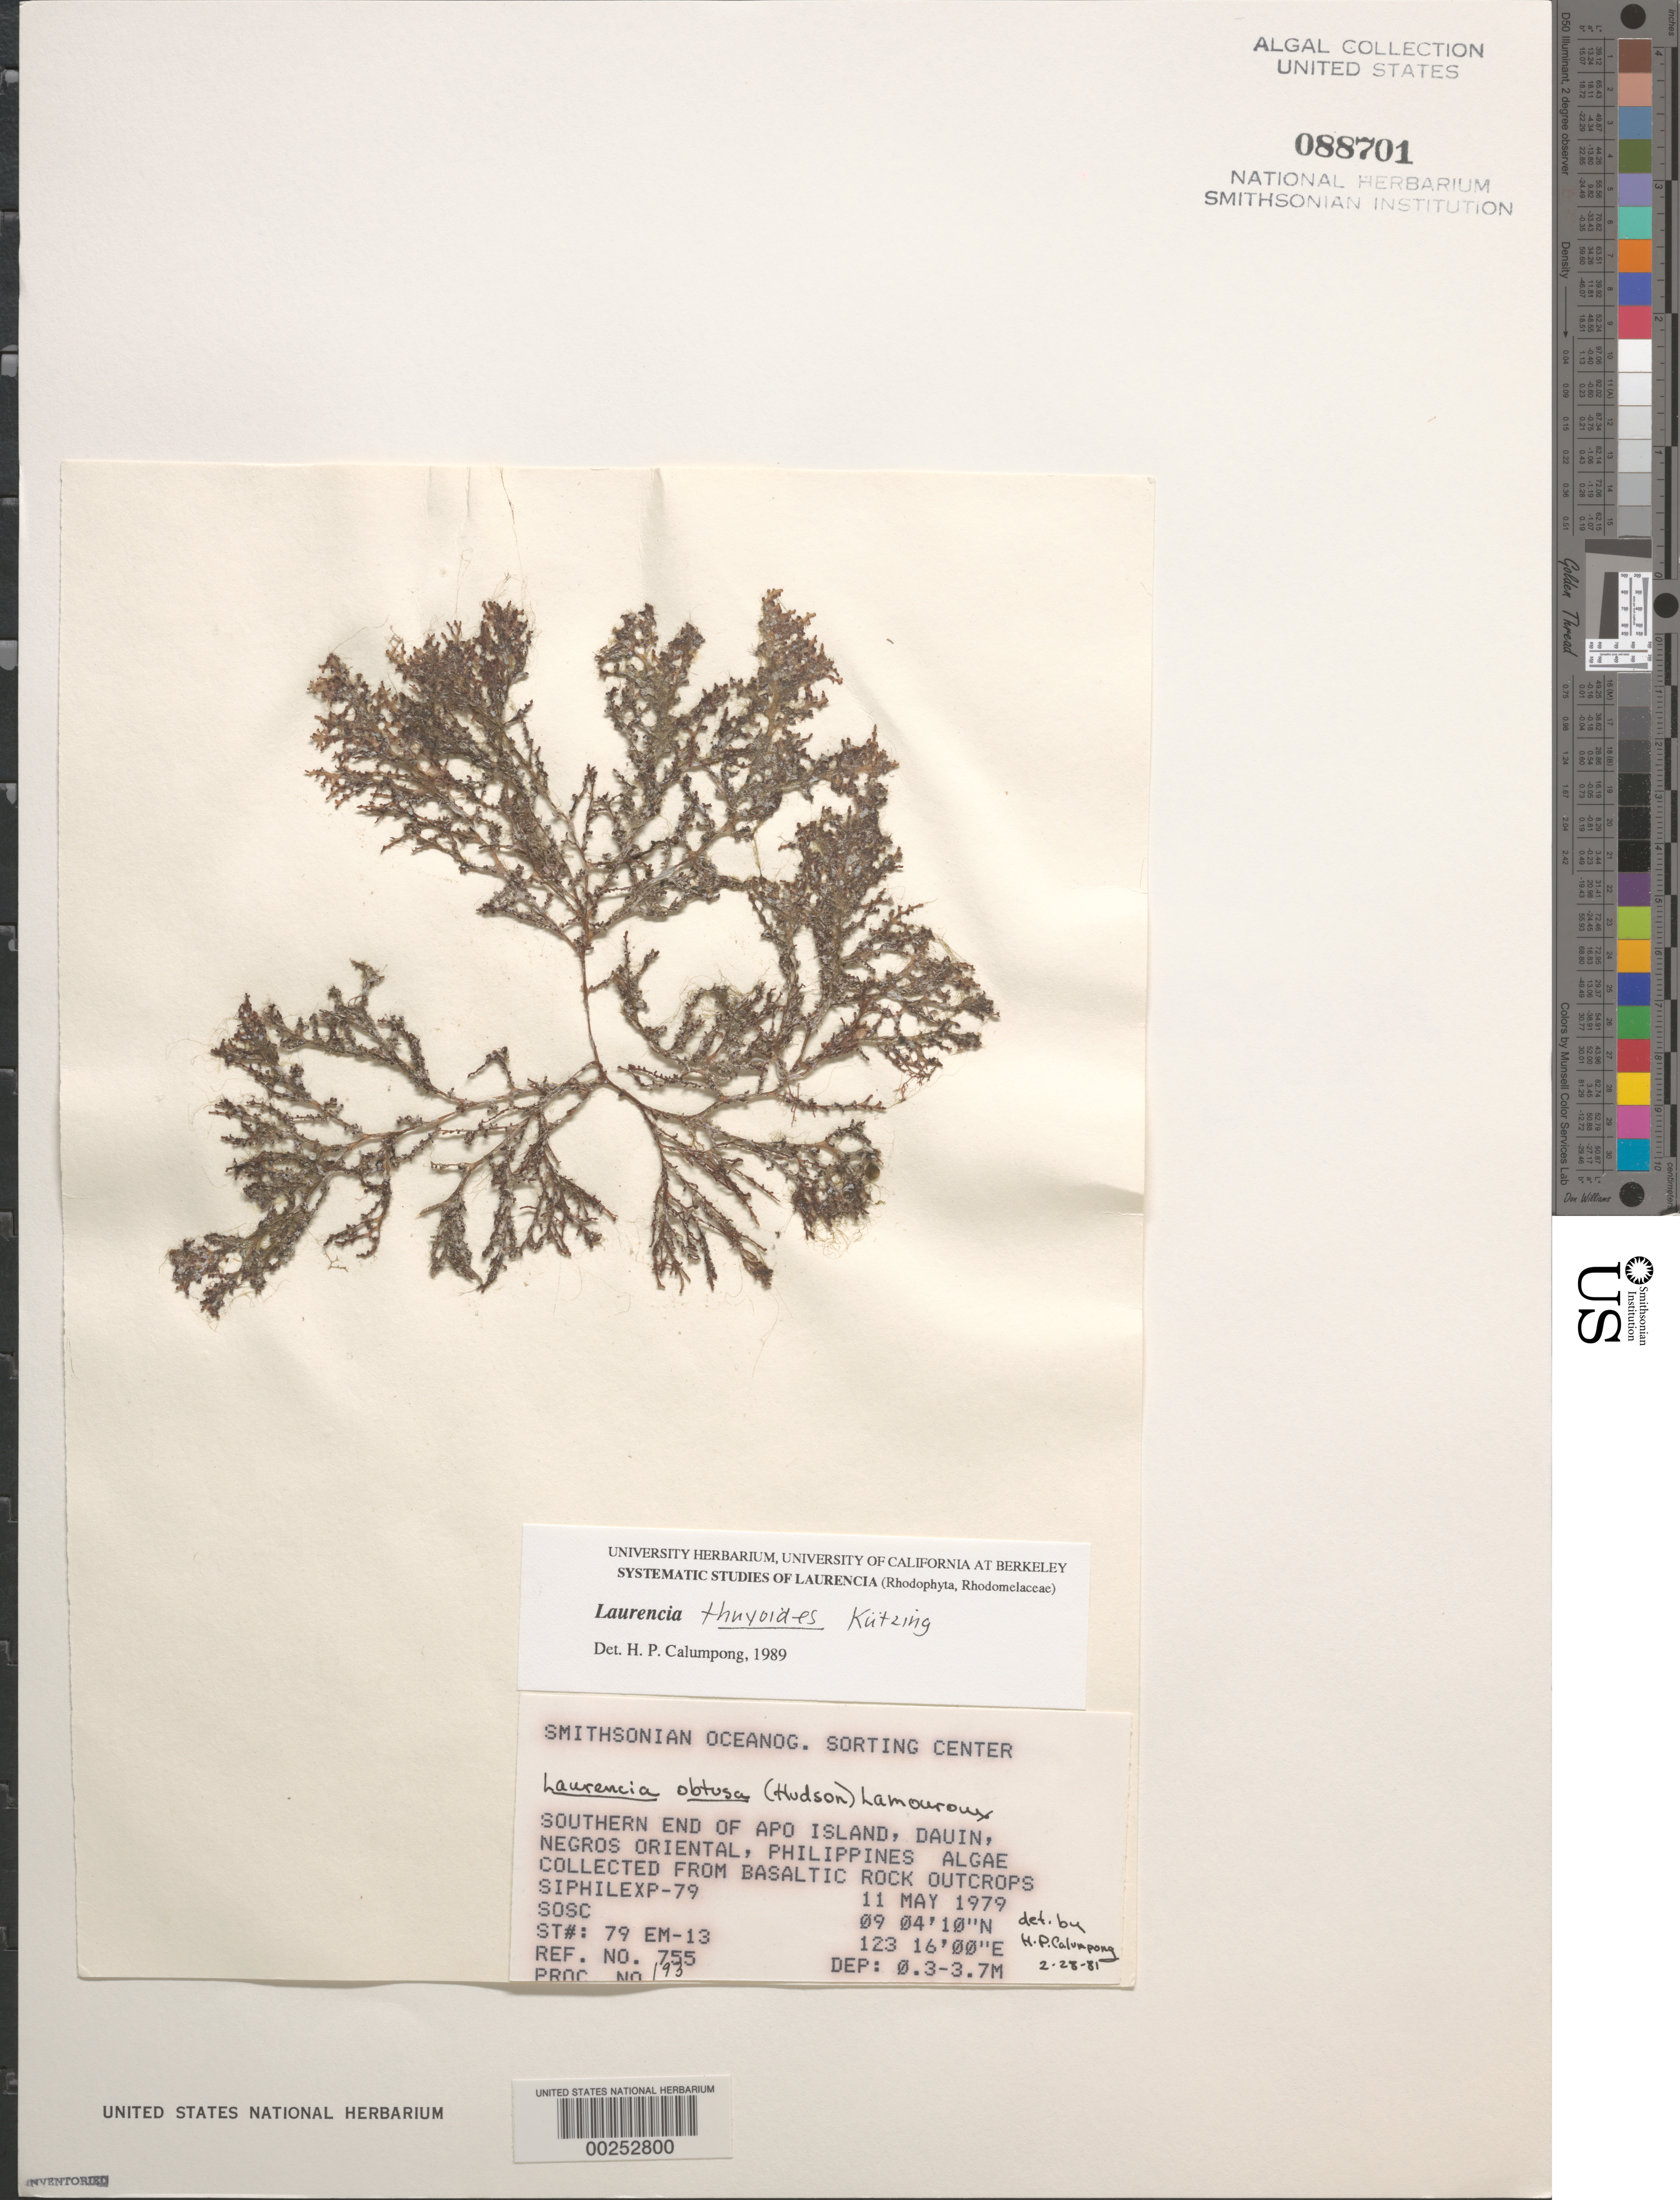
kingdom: Plantae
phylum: Rhodophyta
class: Florideophyceae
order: Ceramiales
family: Rhodomelaceae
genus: Palisada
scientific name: Palisada thuyoides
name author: (Kützing) Cassano et al.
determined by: Algae name updating Project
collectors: SOSC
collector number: Station 79 Em-13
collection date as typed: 11 May 1979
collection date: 1979-05-11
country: Philippines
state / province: Central Visayas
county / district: Negros Oriental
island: Negros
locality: Apo Island, Dauin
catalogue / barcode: US 88701